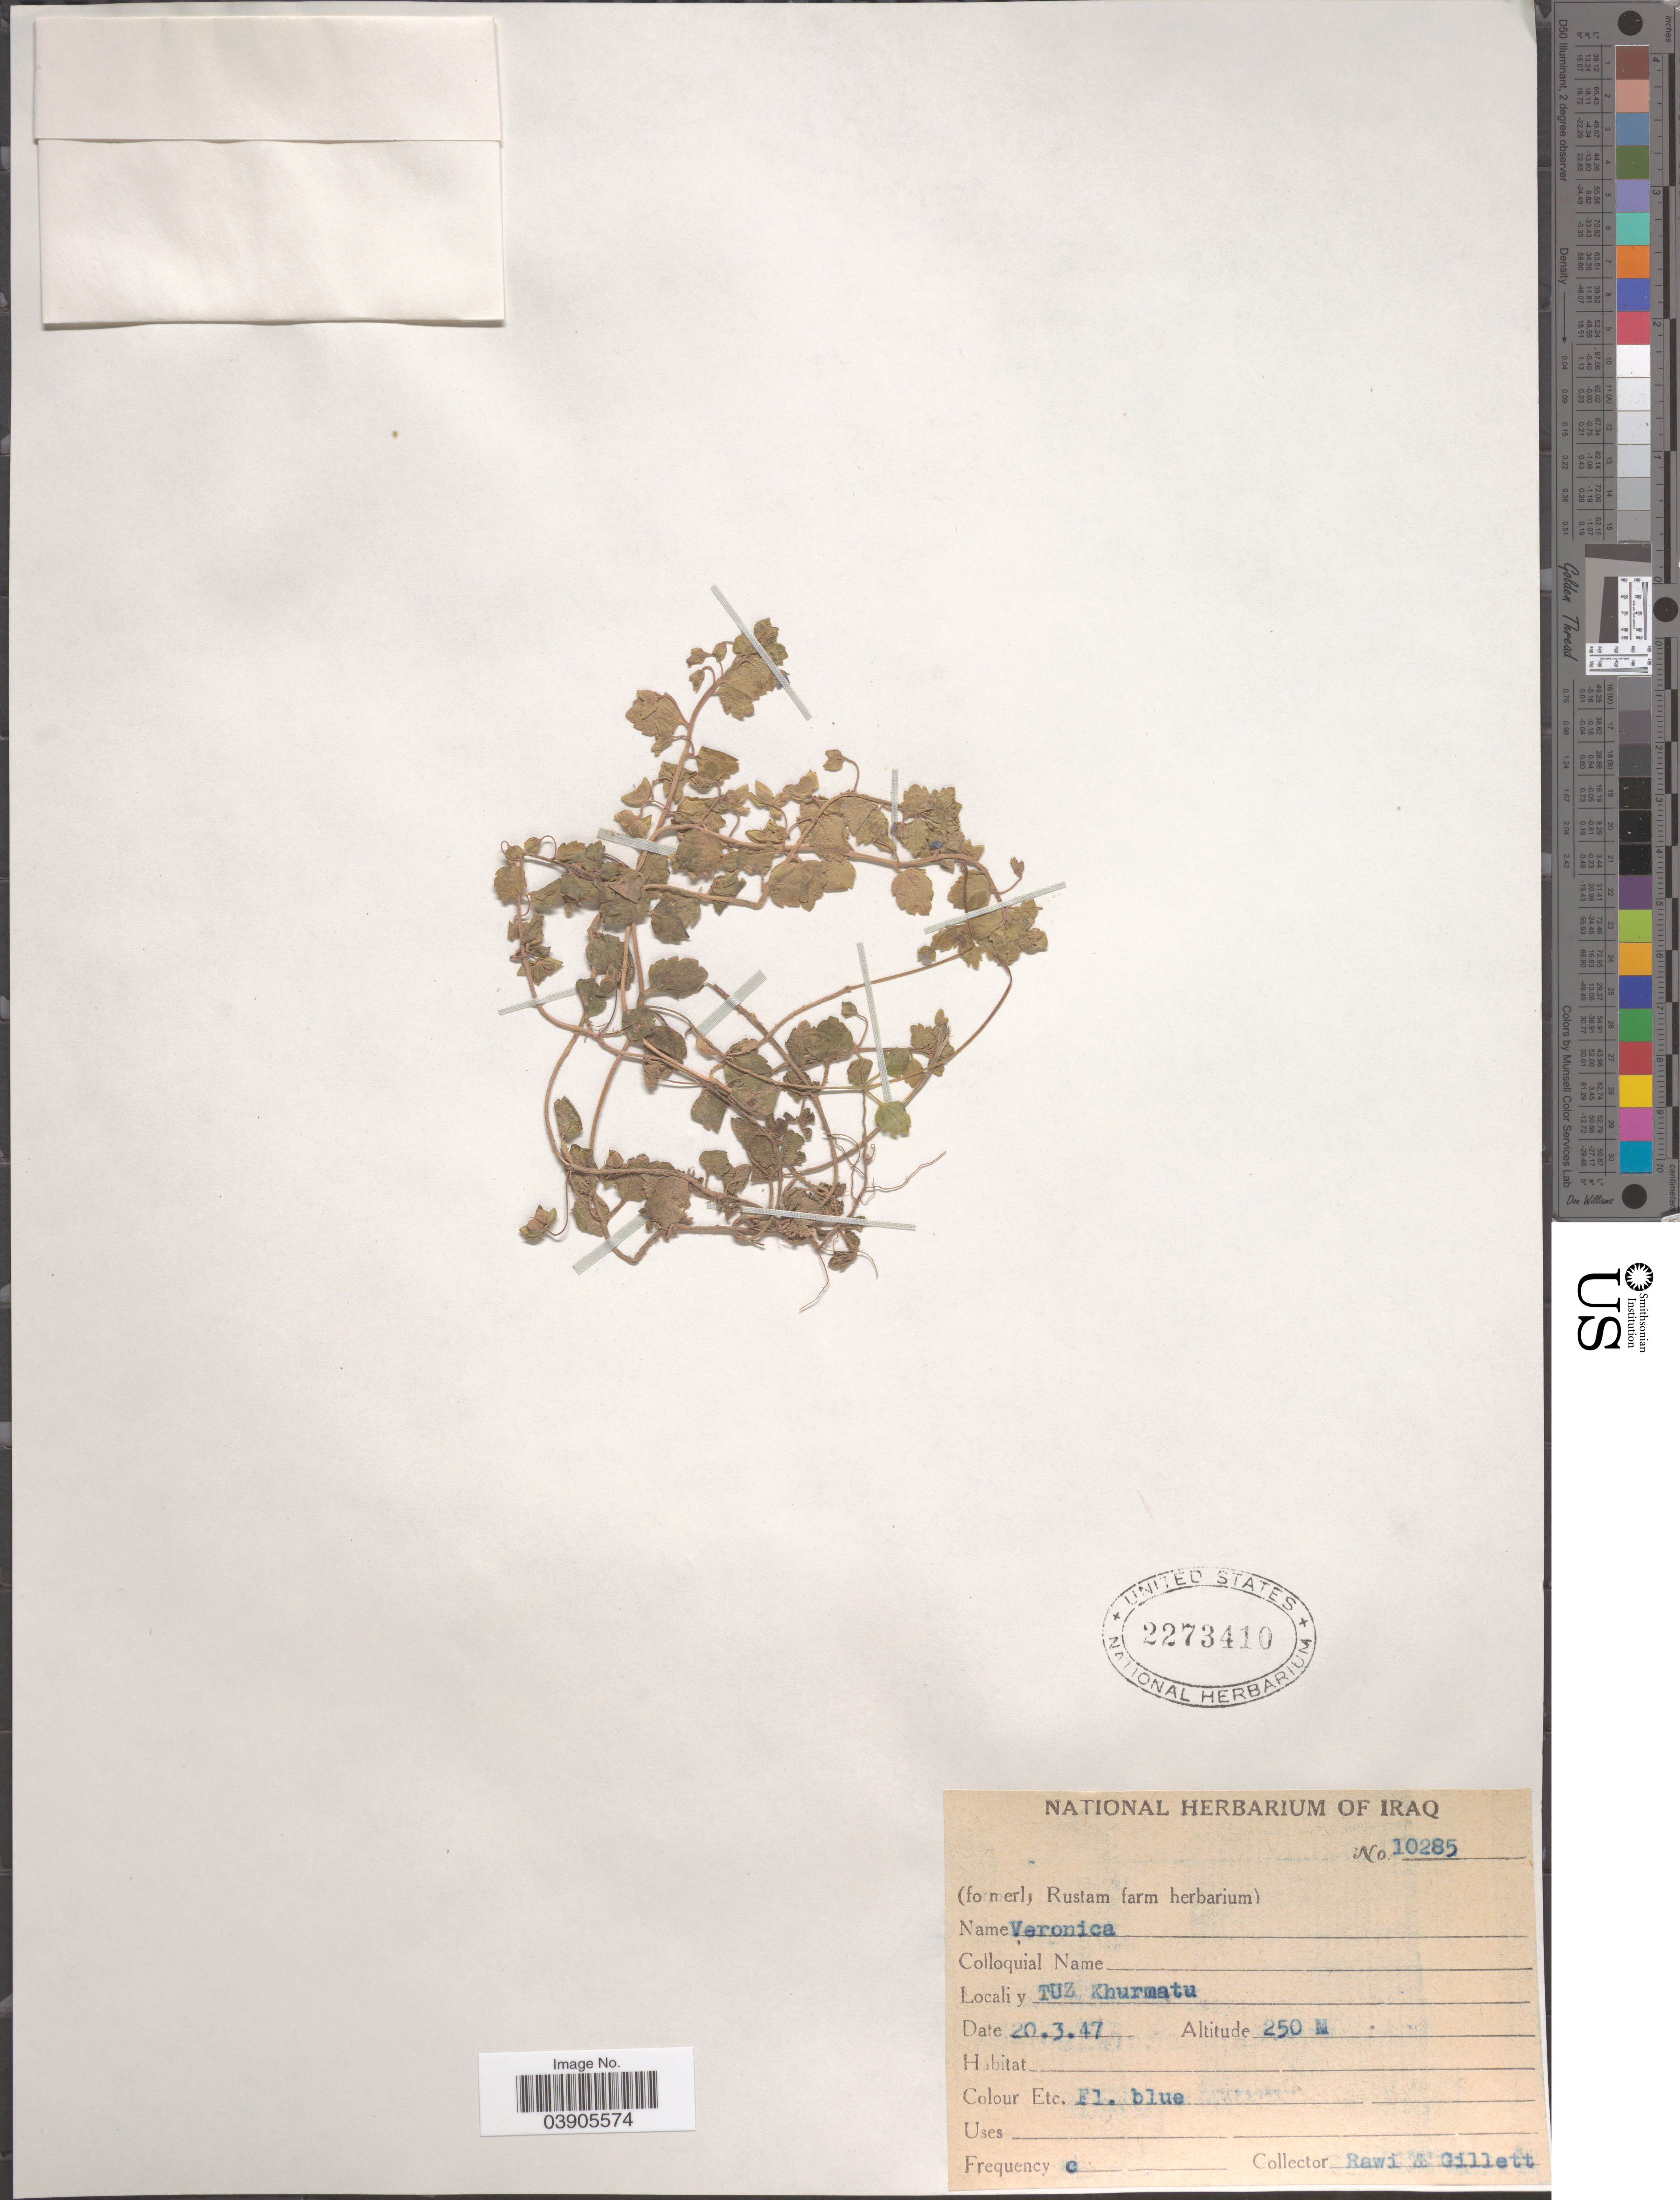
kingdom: Plantae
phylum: Tracheophyta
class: Magnoliopsida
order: Lamiales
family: Plantaginaceae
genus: Veronica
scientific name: Veronica polita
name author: Fr.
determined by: Albach, Dirk C.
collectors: -. Rawi & Gillett, --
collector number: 10285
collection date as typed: Transcribed d/m/y: 20/3/47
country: Iraq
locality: Tuz Khurmatu.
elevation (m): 250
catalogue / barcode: US 2273410